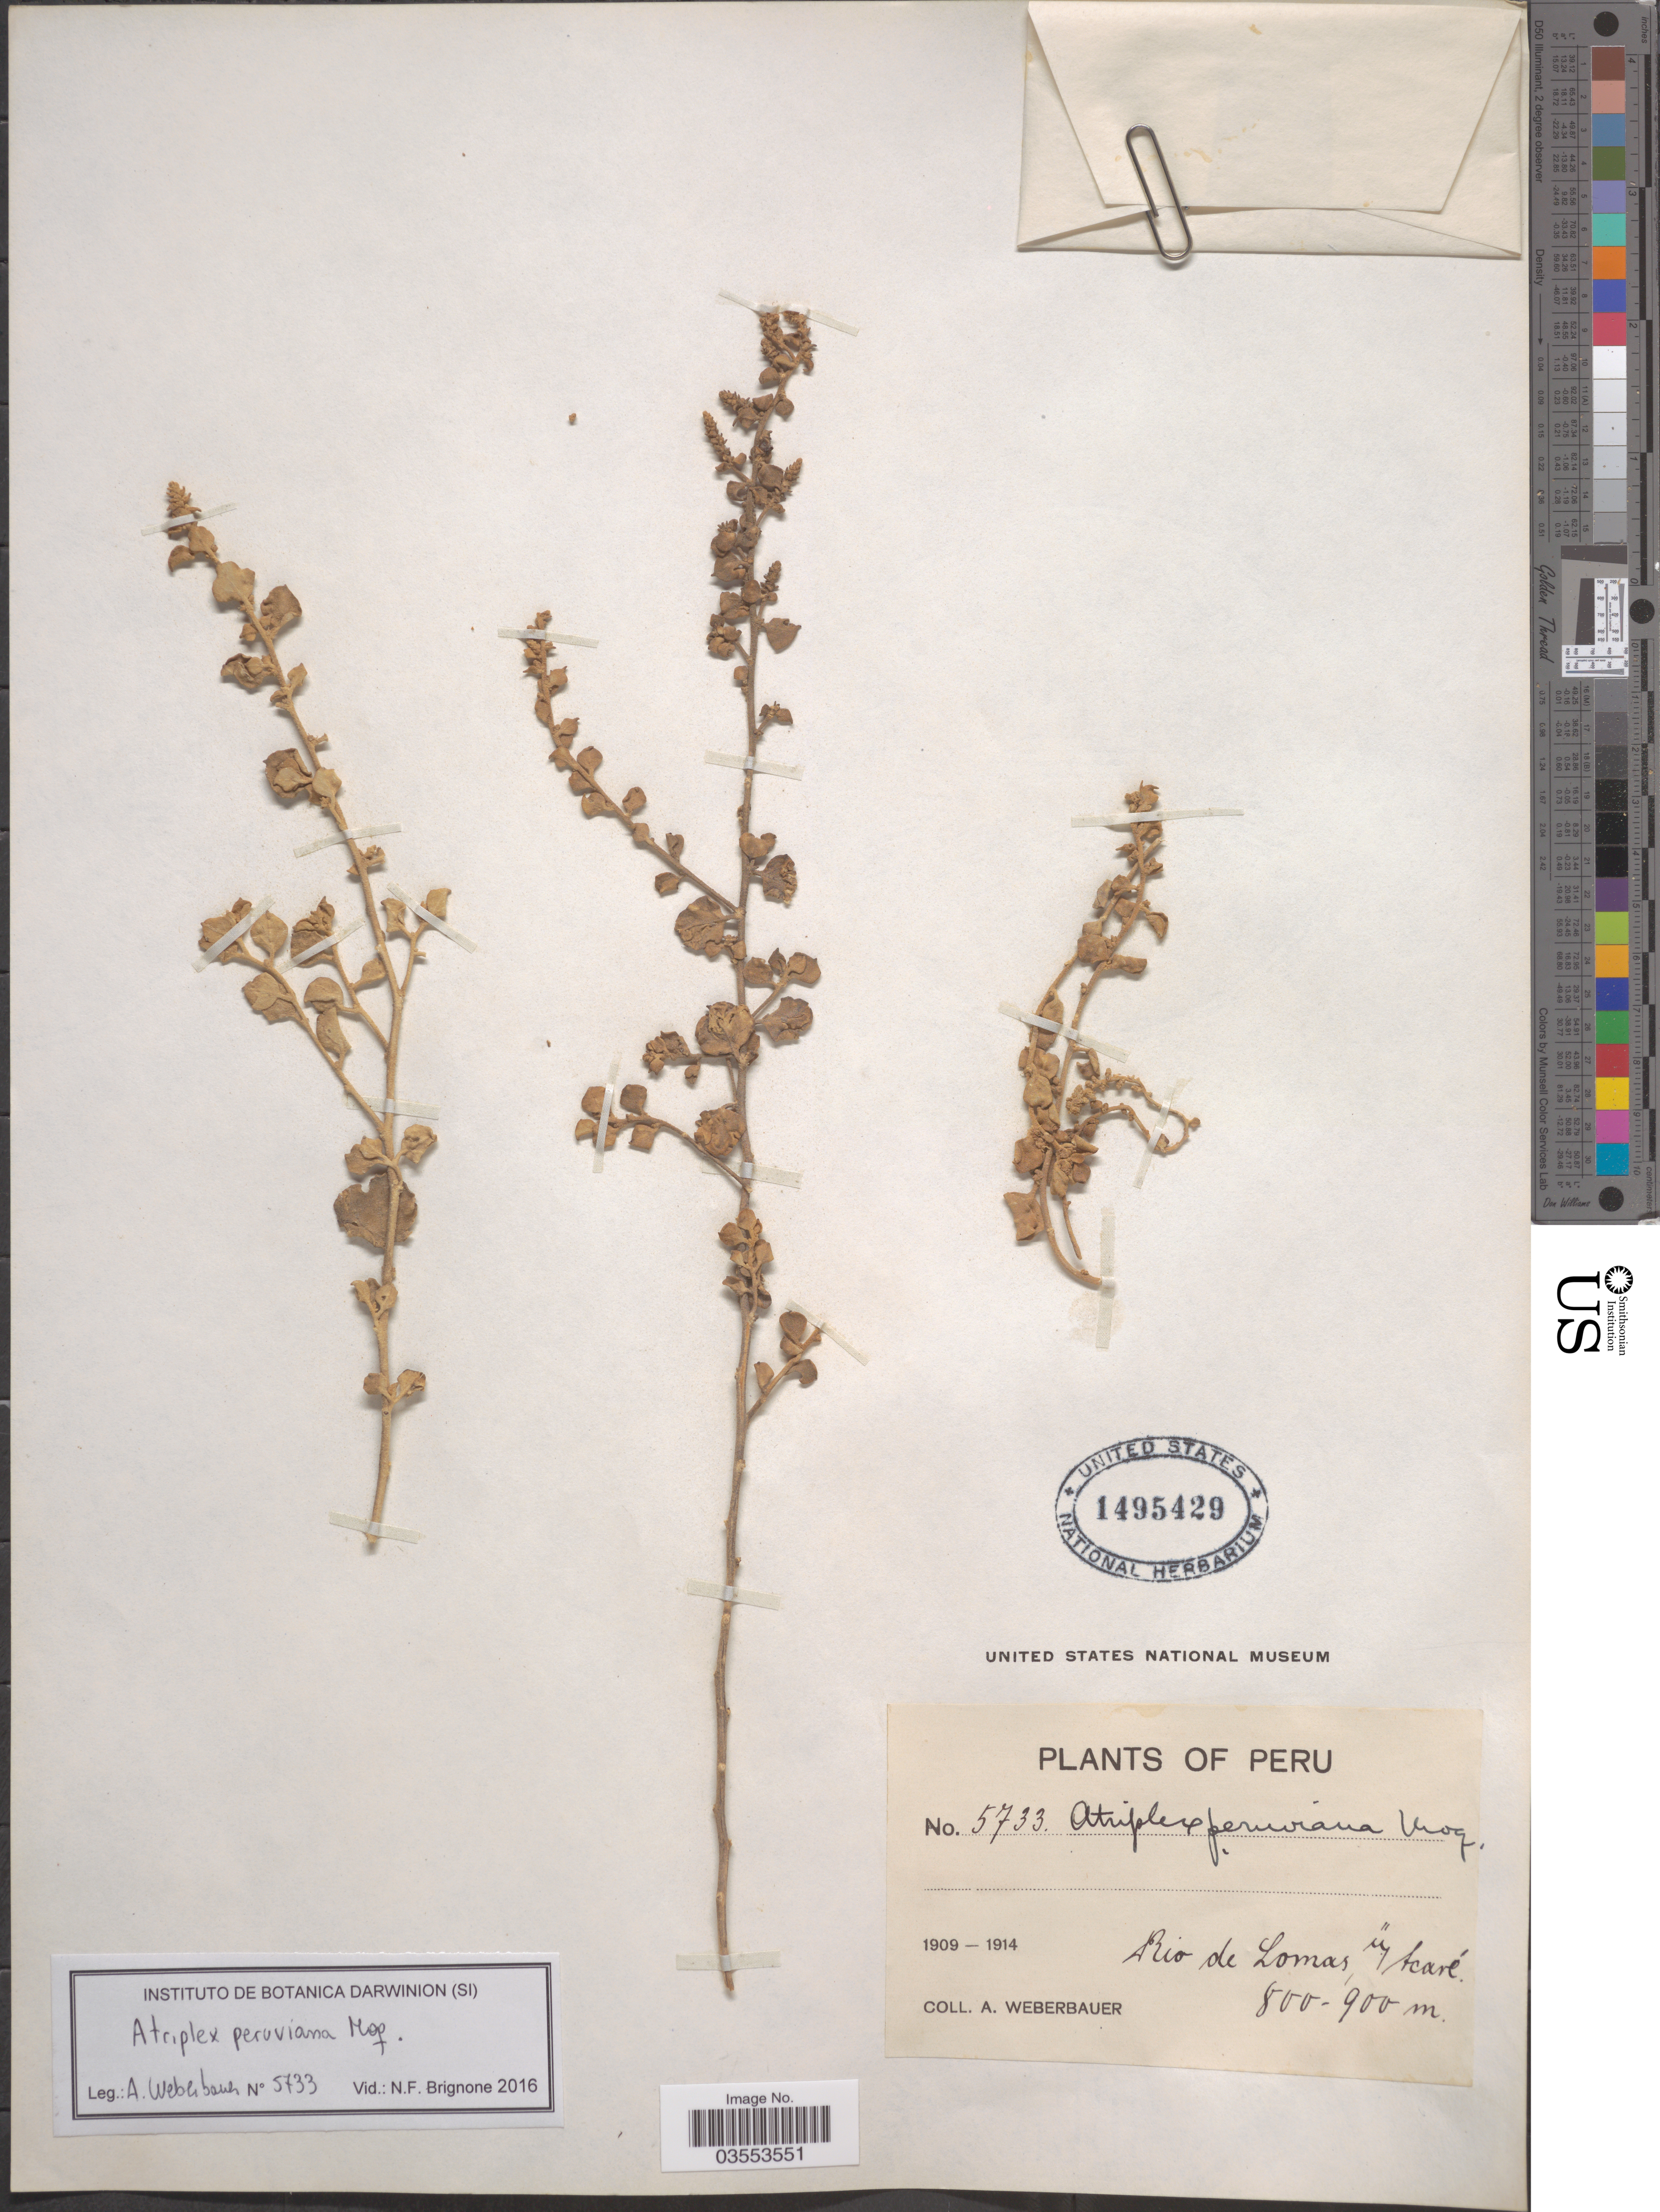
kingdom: Plantae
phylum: Tracheophyta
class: Magnoliopsida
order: Caryophyllales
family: Amaranthaceae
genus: Atriplex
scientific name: Atriplex peruviana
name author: Moq.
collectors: A. Weberbauer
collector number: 5733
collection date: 1909/1914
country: Peru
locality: Rio de Lomas, Acaré.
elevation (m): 800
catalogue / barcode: US 1495429